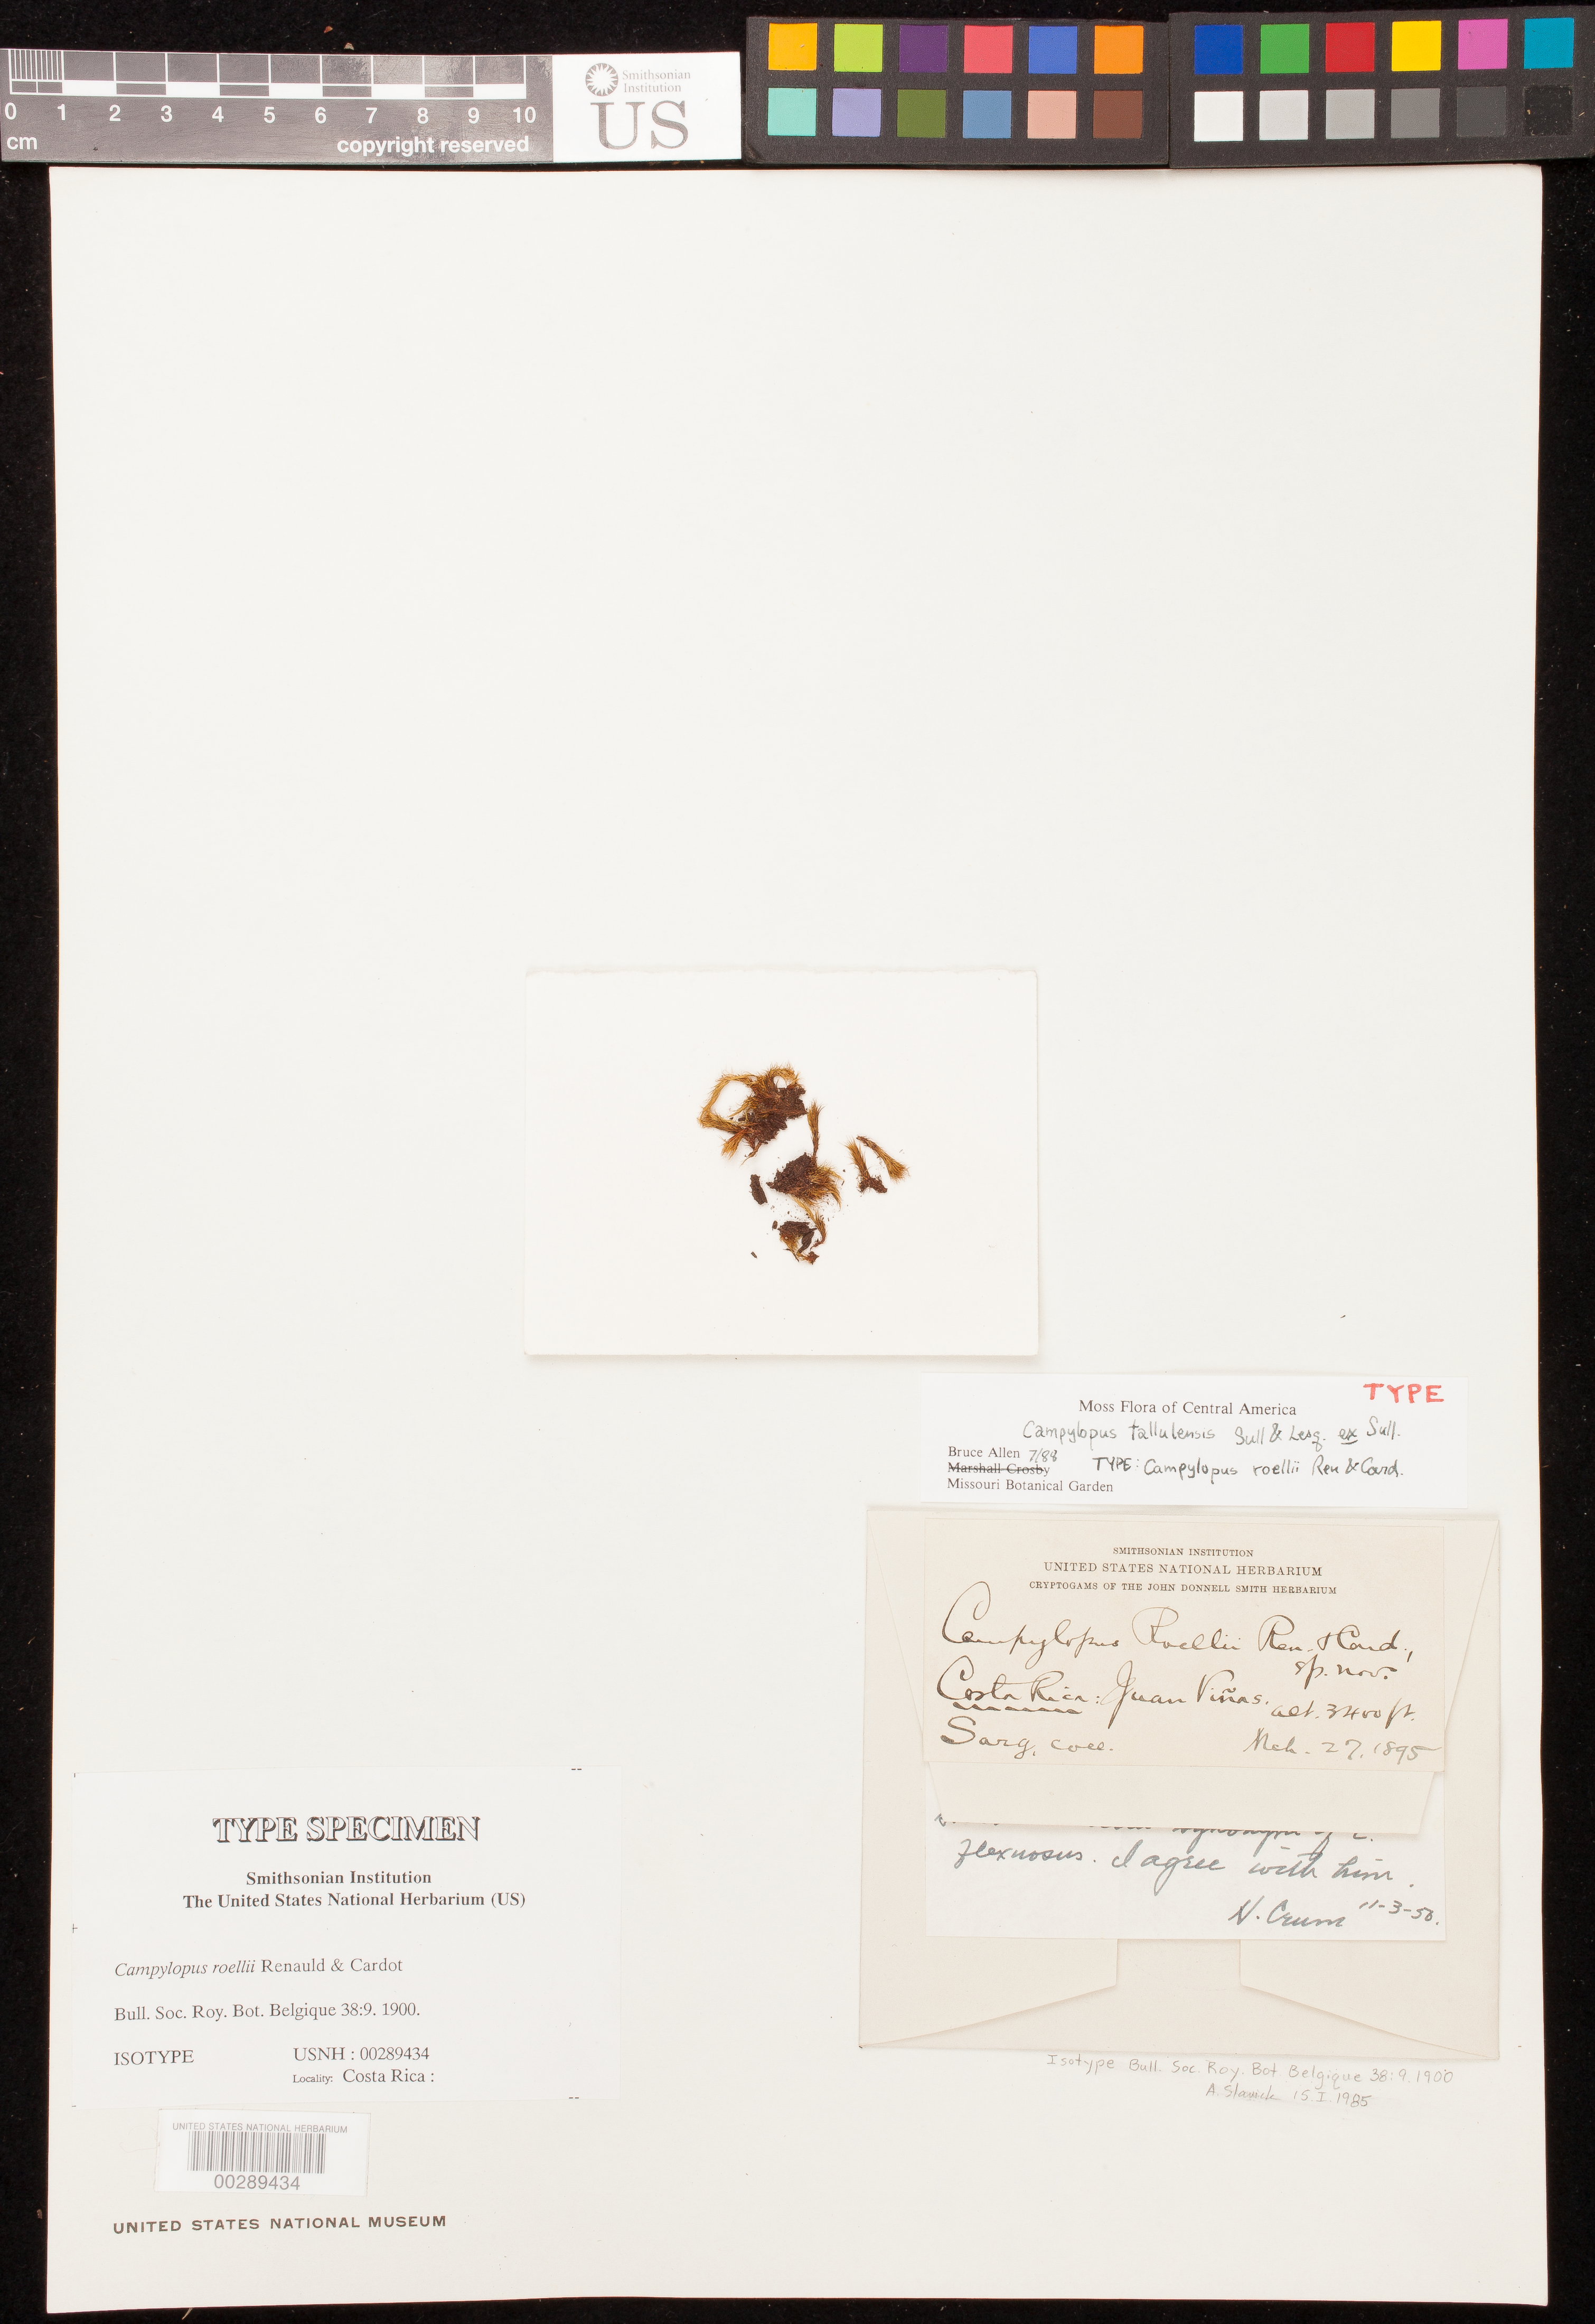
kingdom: Plantae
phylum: Bryophyta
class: Bryopsida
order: Dicranales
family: Leucobryaceae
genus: Campylopus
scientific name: Campylopus roellii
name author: Renauld & Cardot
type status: Isotype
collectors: C. S. Sargent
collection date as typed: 27 Mar 1895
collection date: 1895-03-27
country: Costa Rica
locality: Juan Vinas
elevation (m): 3400